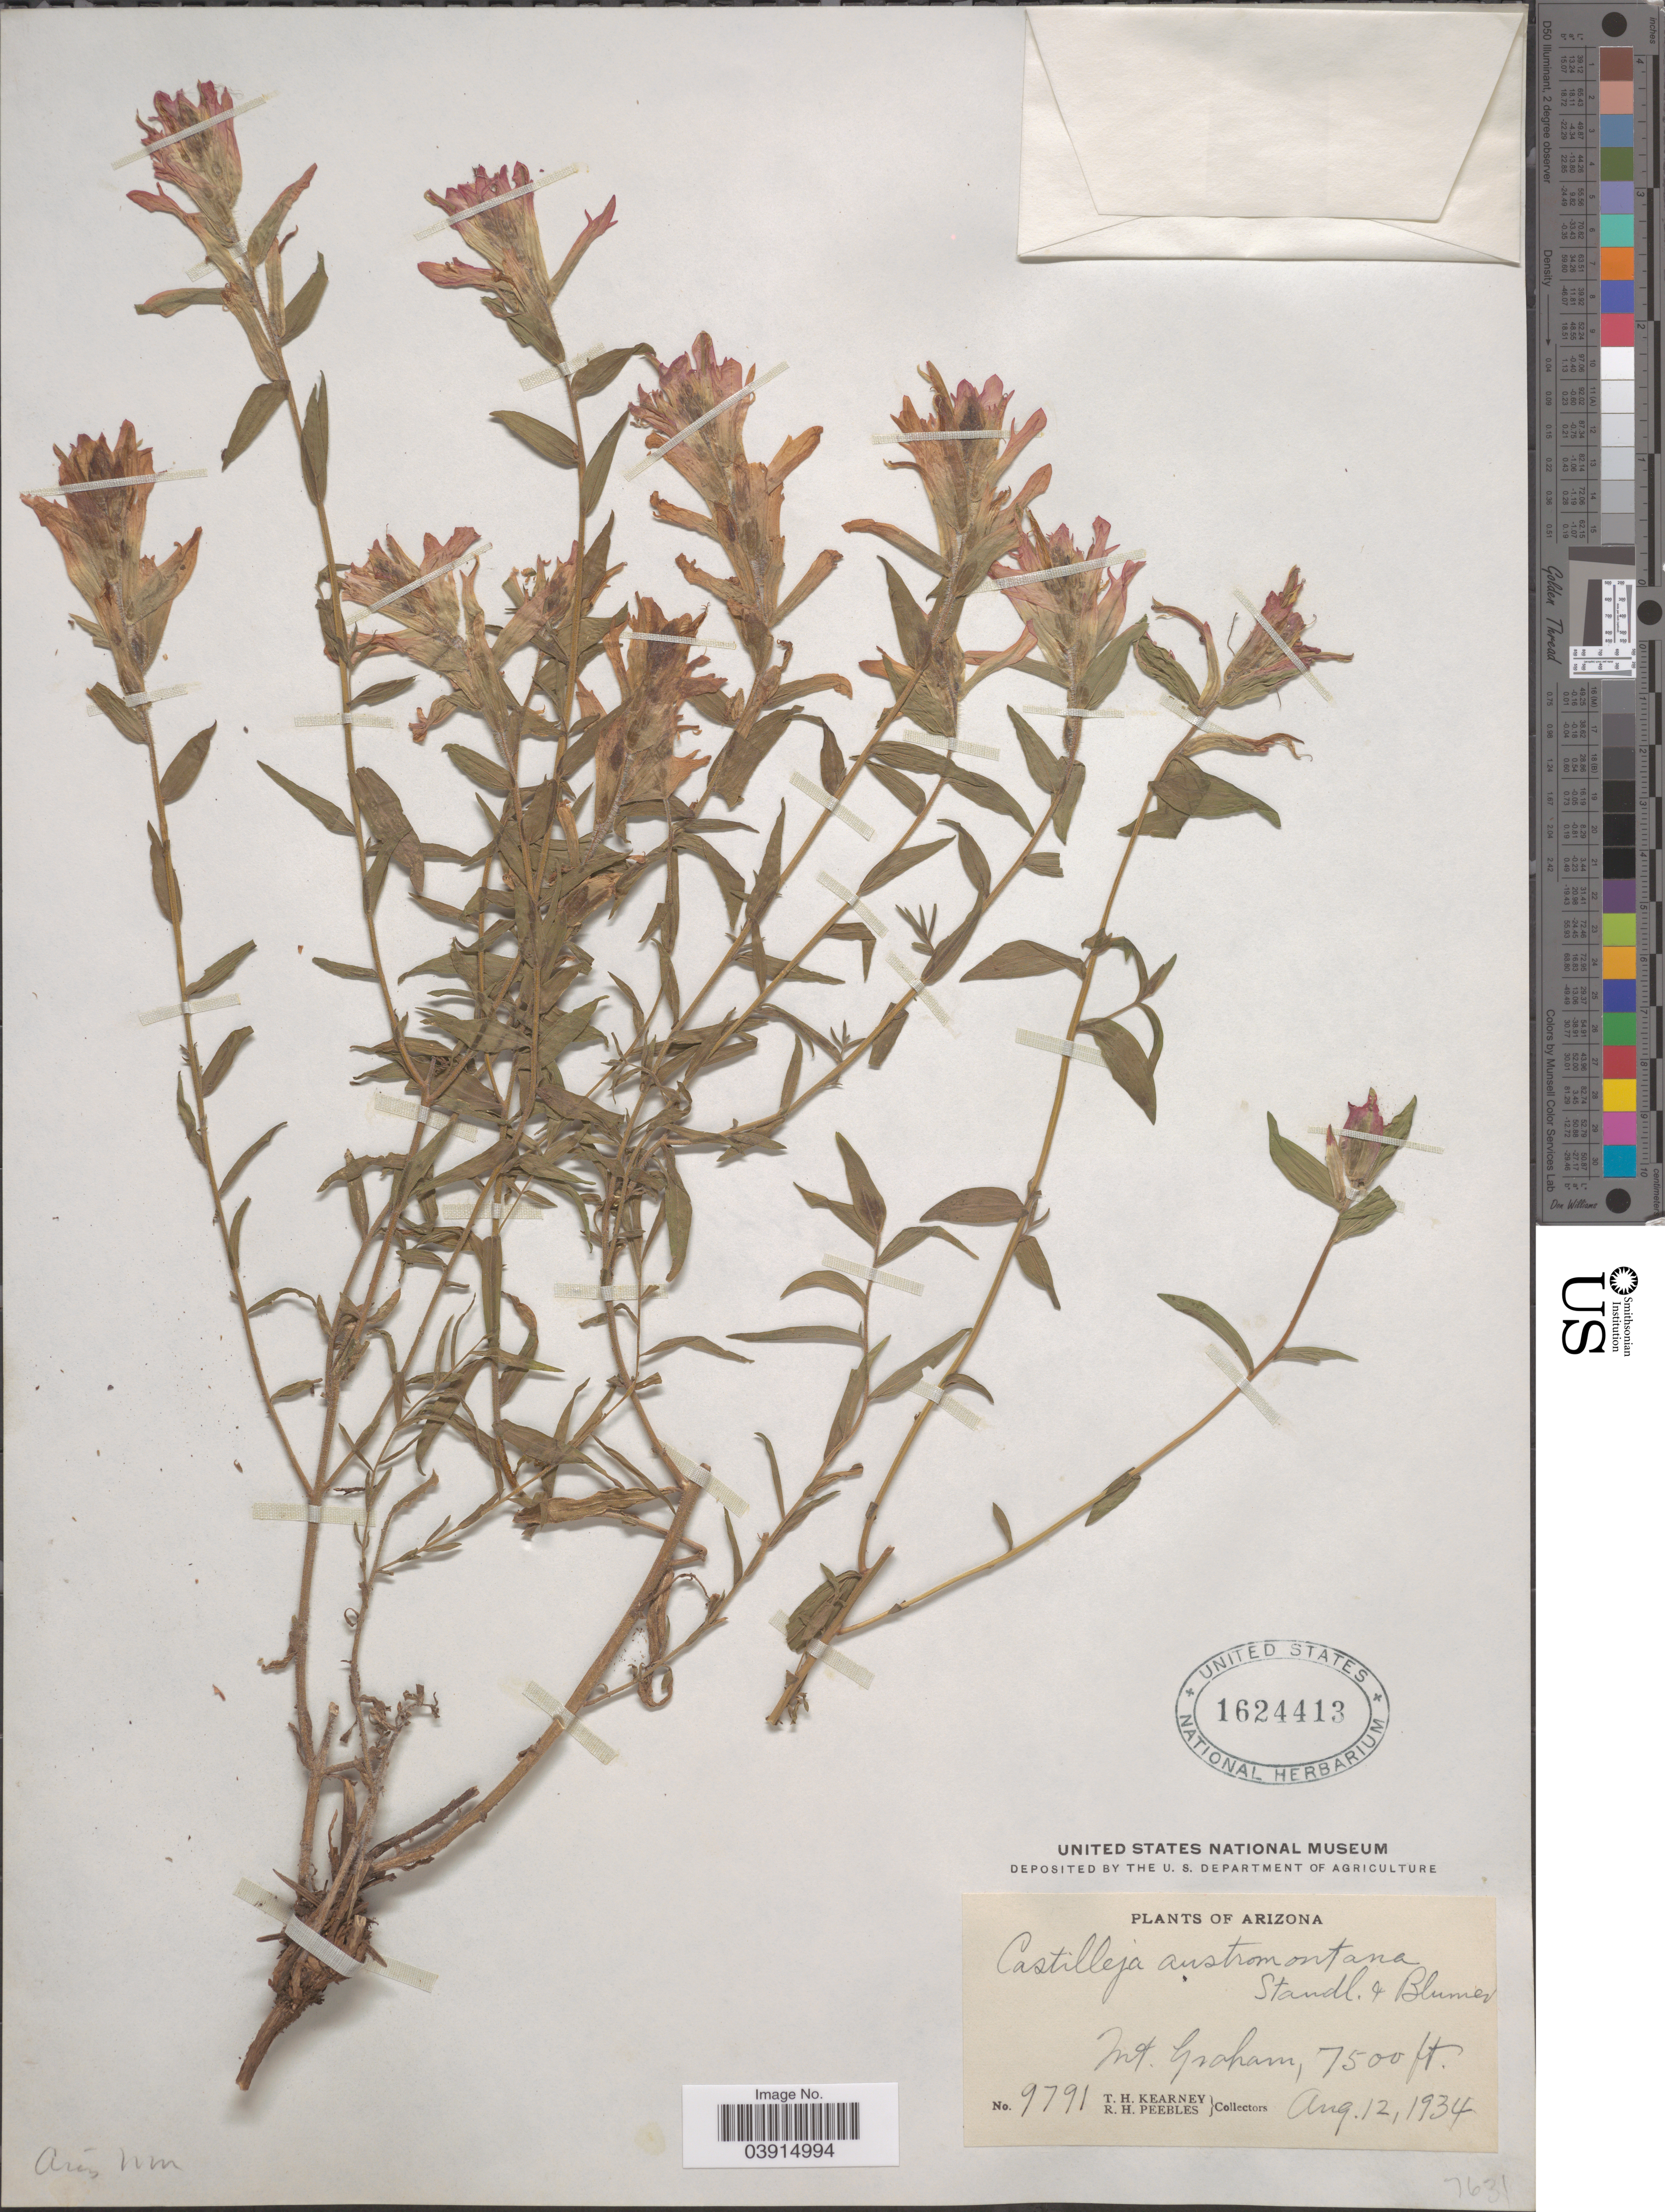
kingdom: Plantae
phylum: Tracheophyta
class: Magnoliopsida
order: Lamiales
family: Orobanchaceae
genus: Castilleja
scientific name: Castilleja sp.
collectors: T. H. Kearney & R. H. Peebles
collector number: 9791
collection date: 1937-08-12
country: United States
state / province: Arizona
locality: Mt. Graham.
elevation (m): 2286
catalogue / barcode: US 1624413